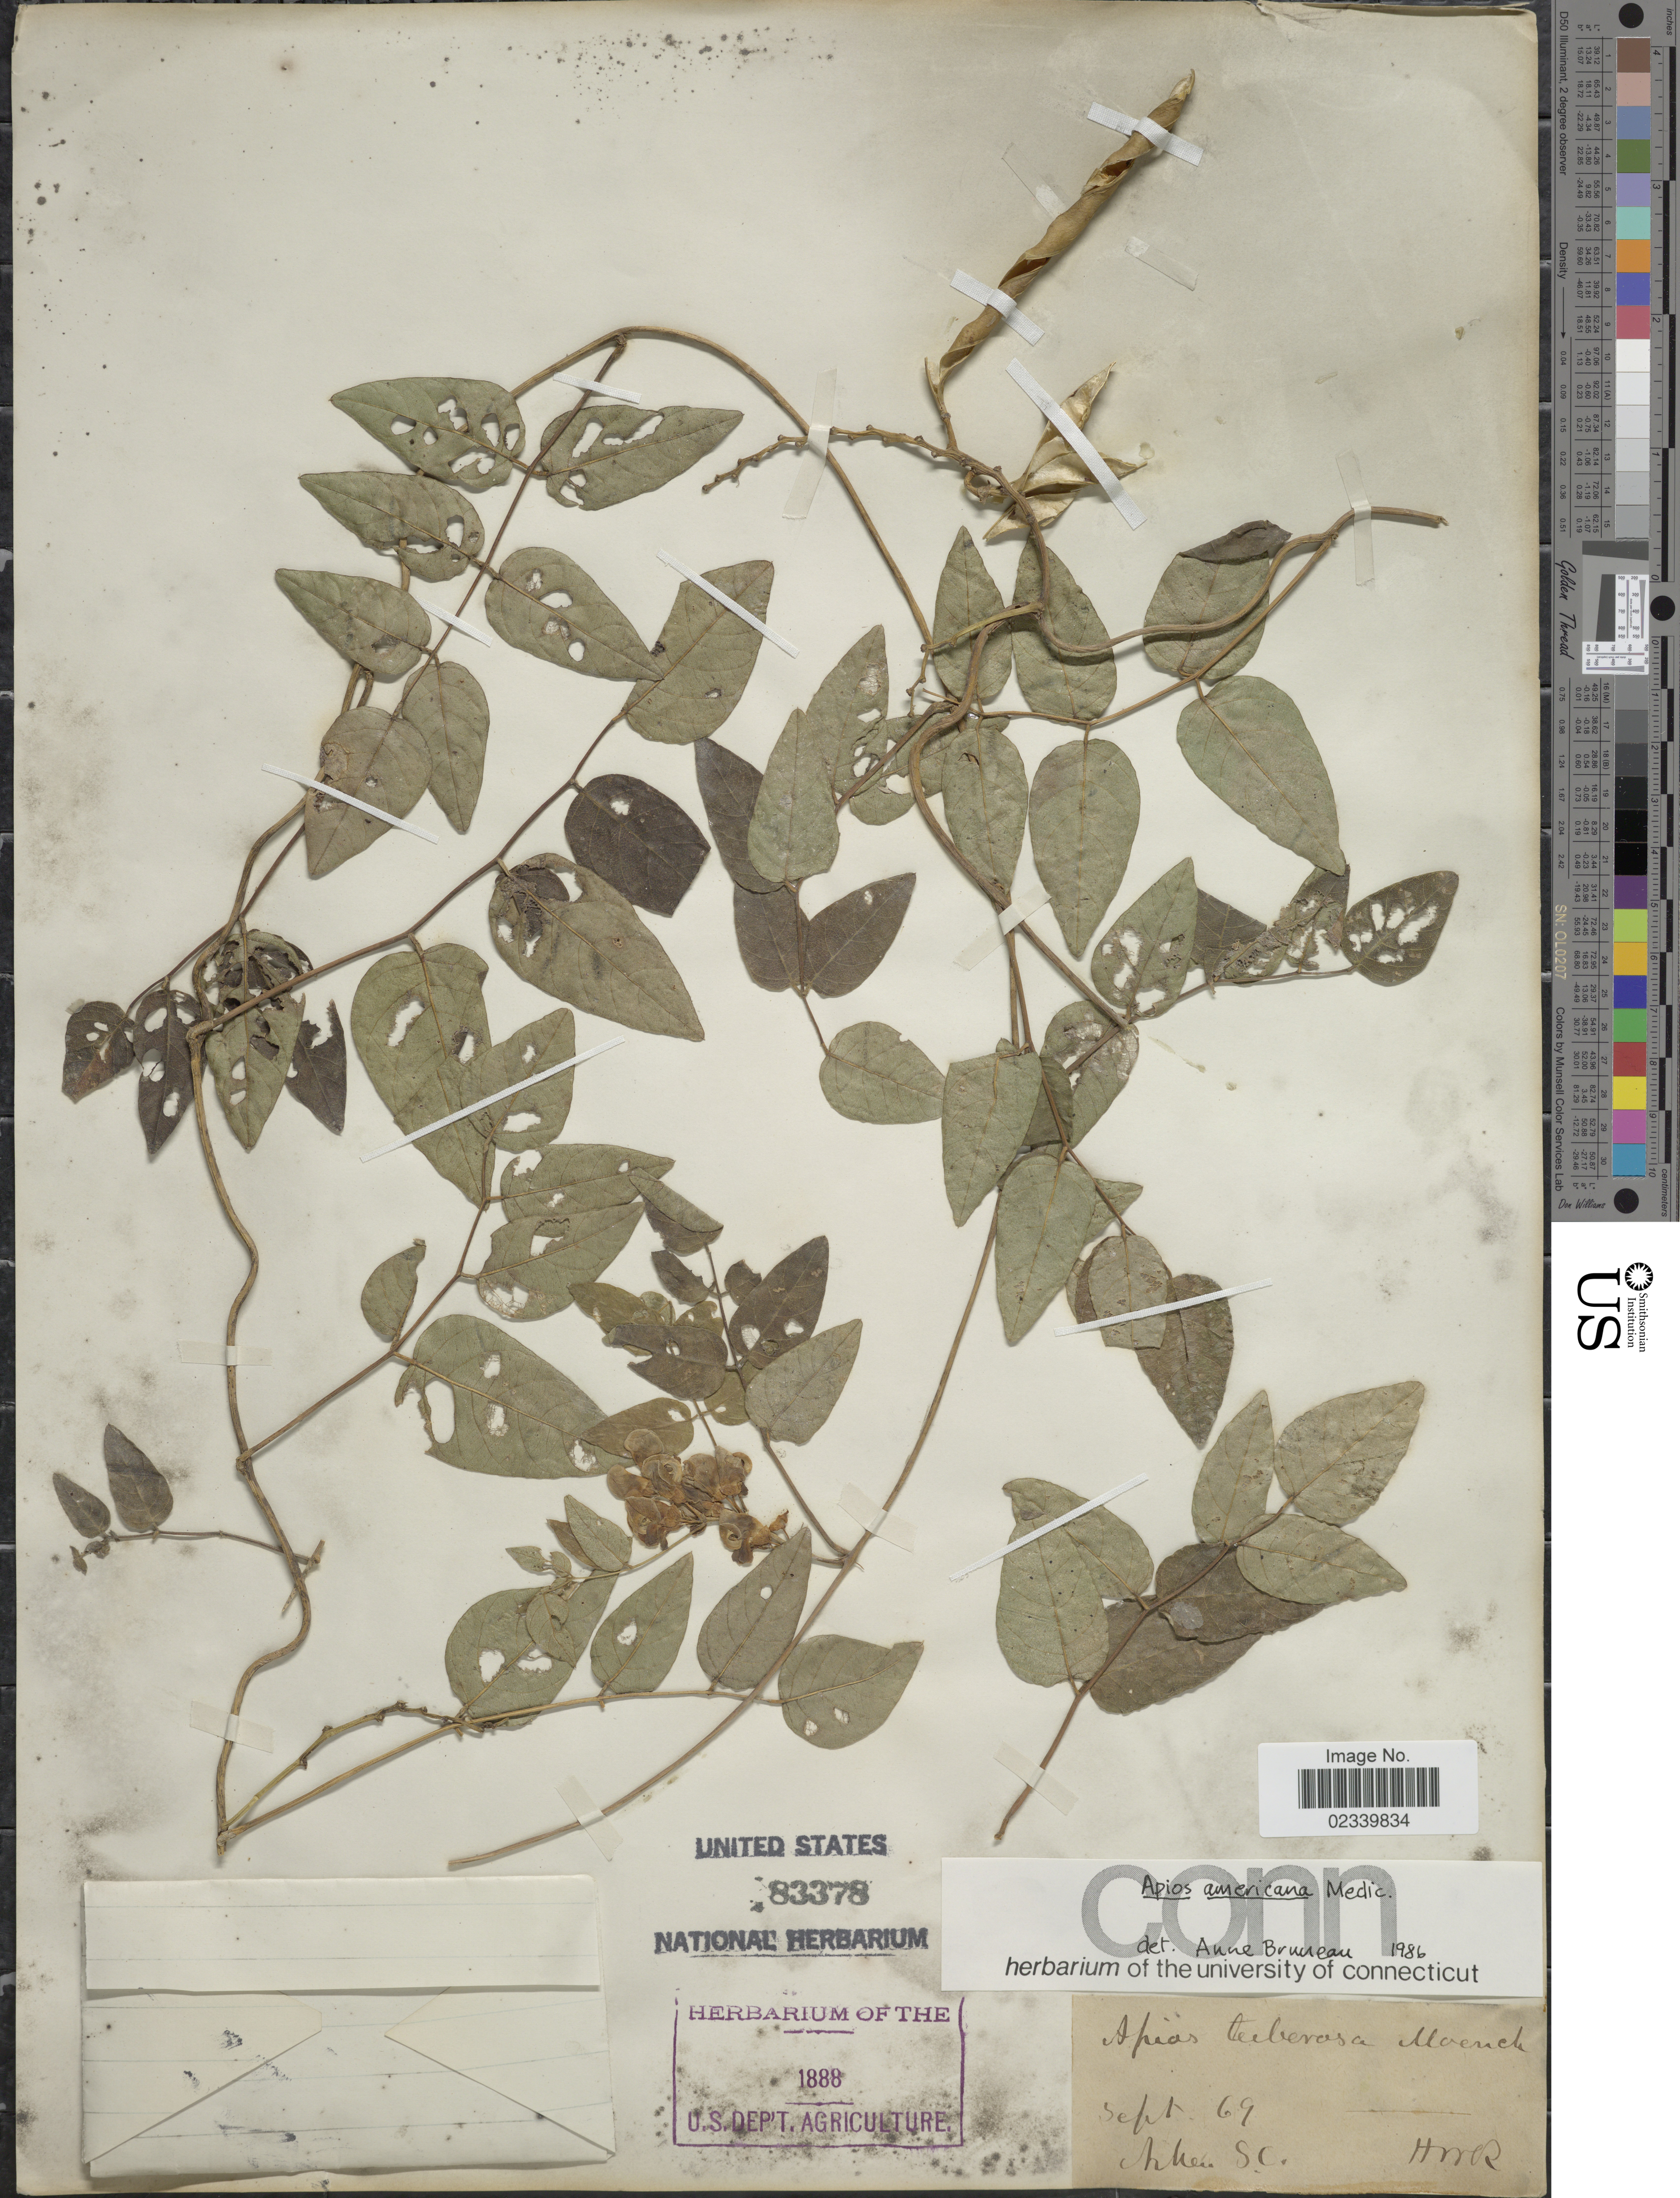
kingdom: Plantae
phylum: Tracheophyta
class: Magnoliopsida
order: Fabales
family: Fabaceae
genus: Apios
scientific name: Apios americana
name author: Medik.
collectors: H. W. R.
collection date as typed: Transcribed d/m/y: /6/69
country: United States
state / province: South Carolina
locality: Aiken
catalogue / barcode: US 83378